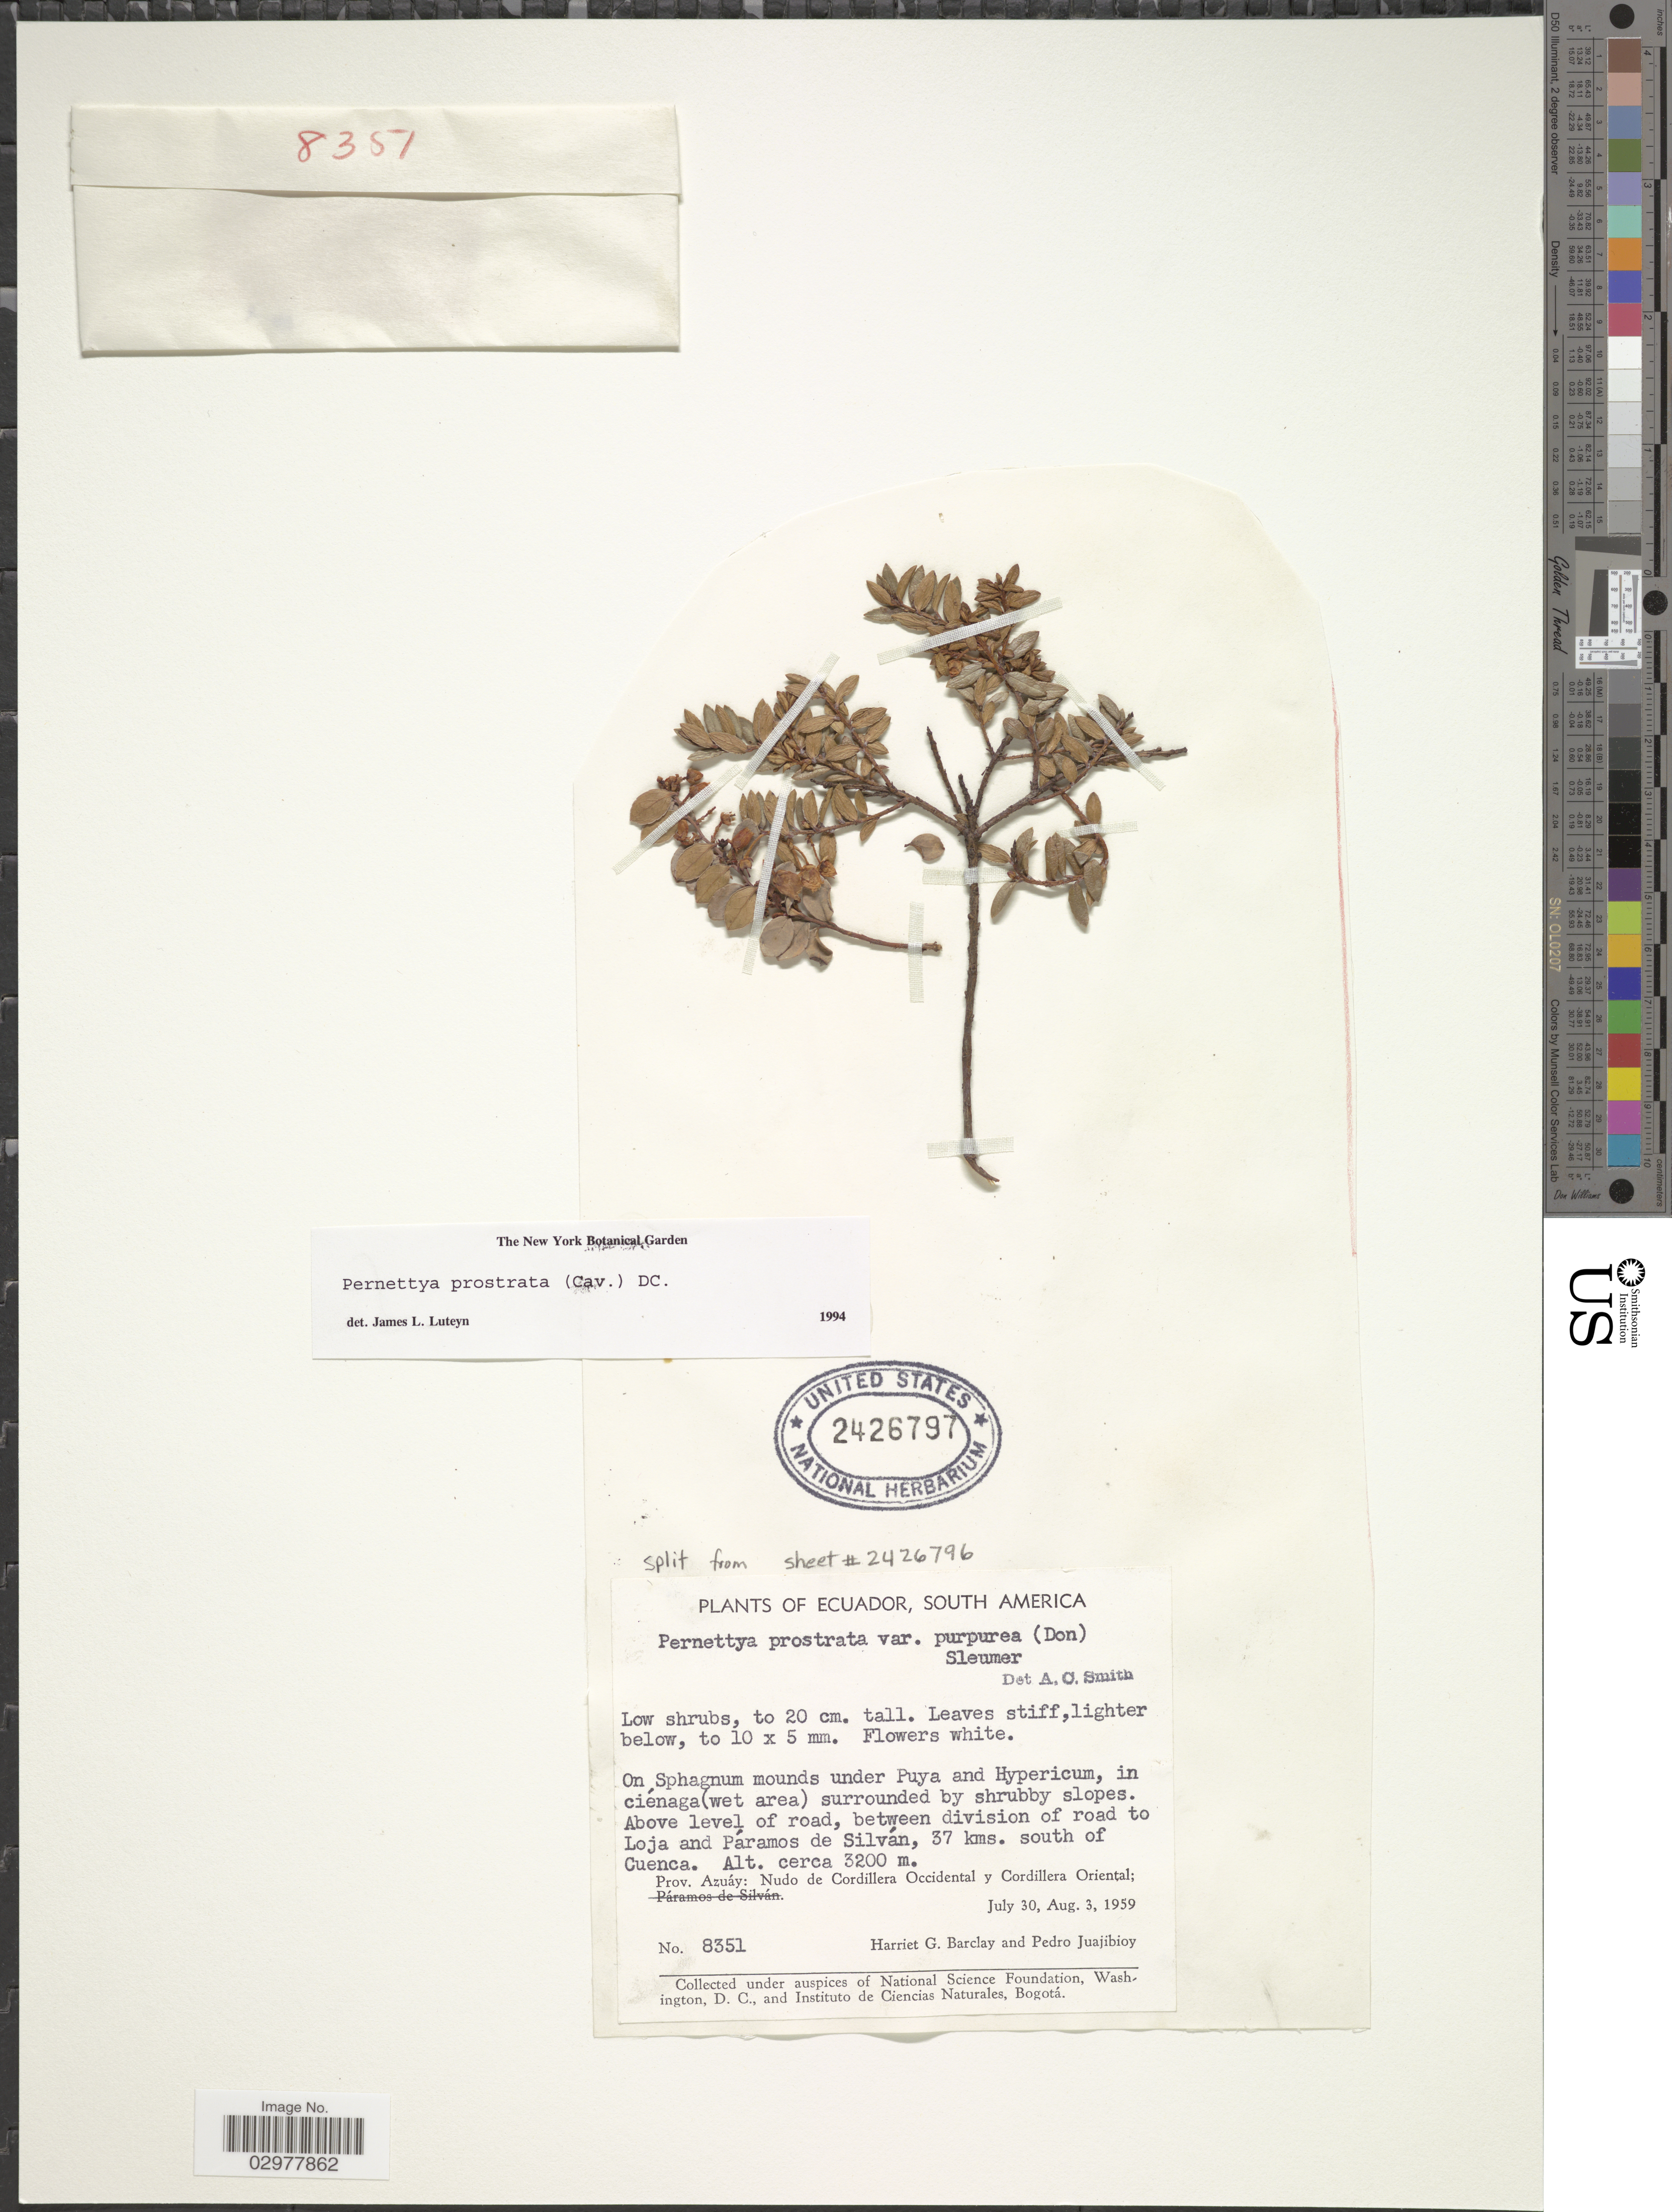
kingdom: Plantae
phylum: Tracheophyta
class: Magnoliopsida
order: Ericales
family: Ericaceae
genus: Pernettya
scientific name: Pernettya prostrata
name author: (Cav.) DC.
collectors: H. G. Barclay & P. Juajibioy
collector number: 8351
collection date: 1959-07-30/1959-08-03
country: Ecuador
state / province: Azuay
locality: Above level of road, between division of road to Loja and Páramos de Silván, 37 kms. south of Cuenca. Nudo de Cordillera Occidental y Cordillera Oriental.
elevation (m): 3200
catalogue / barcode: US 2426797